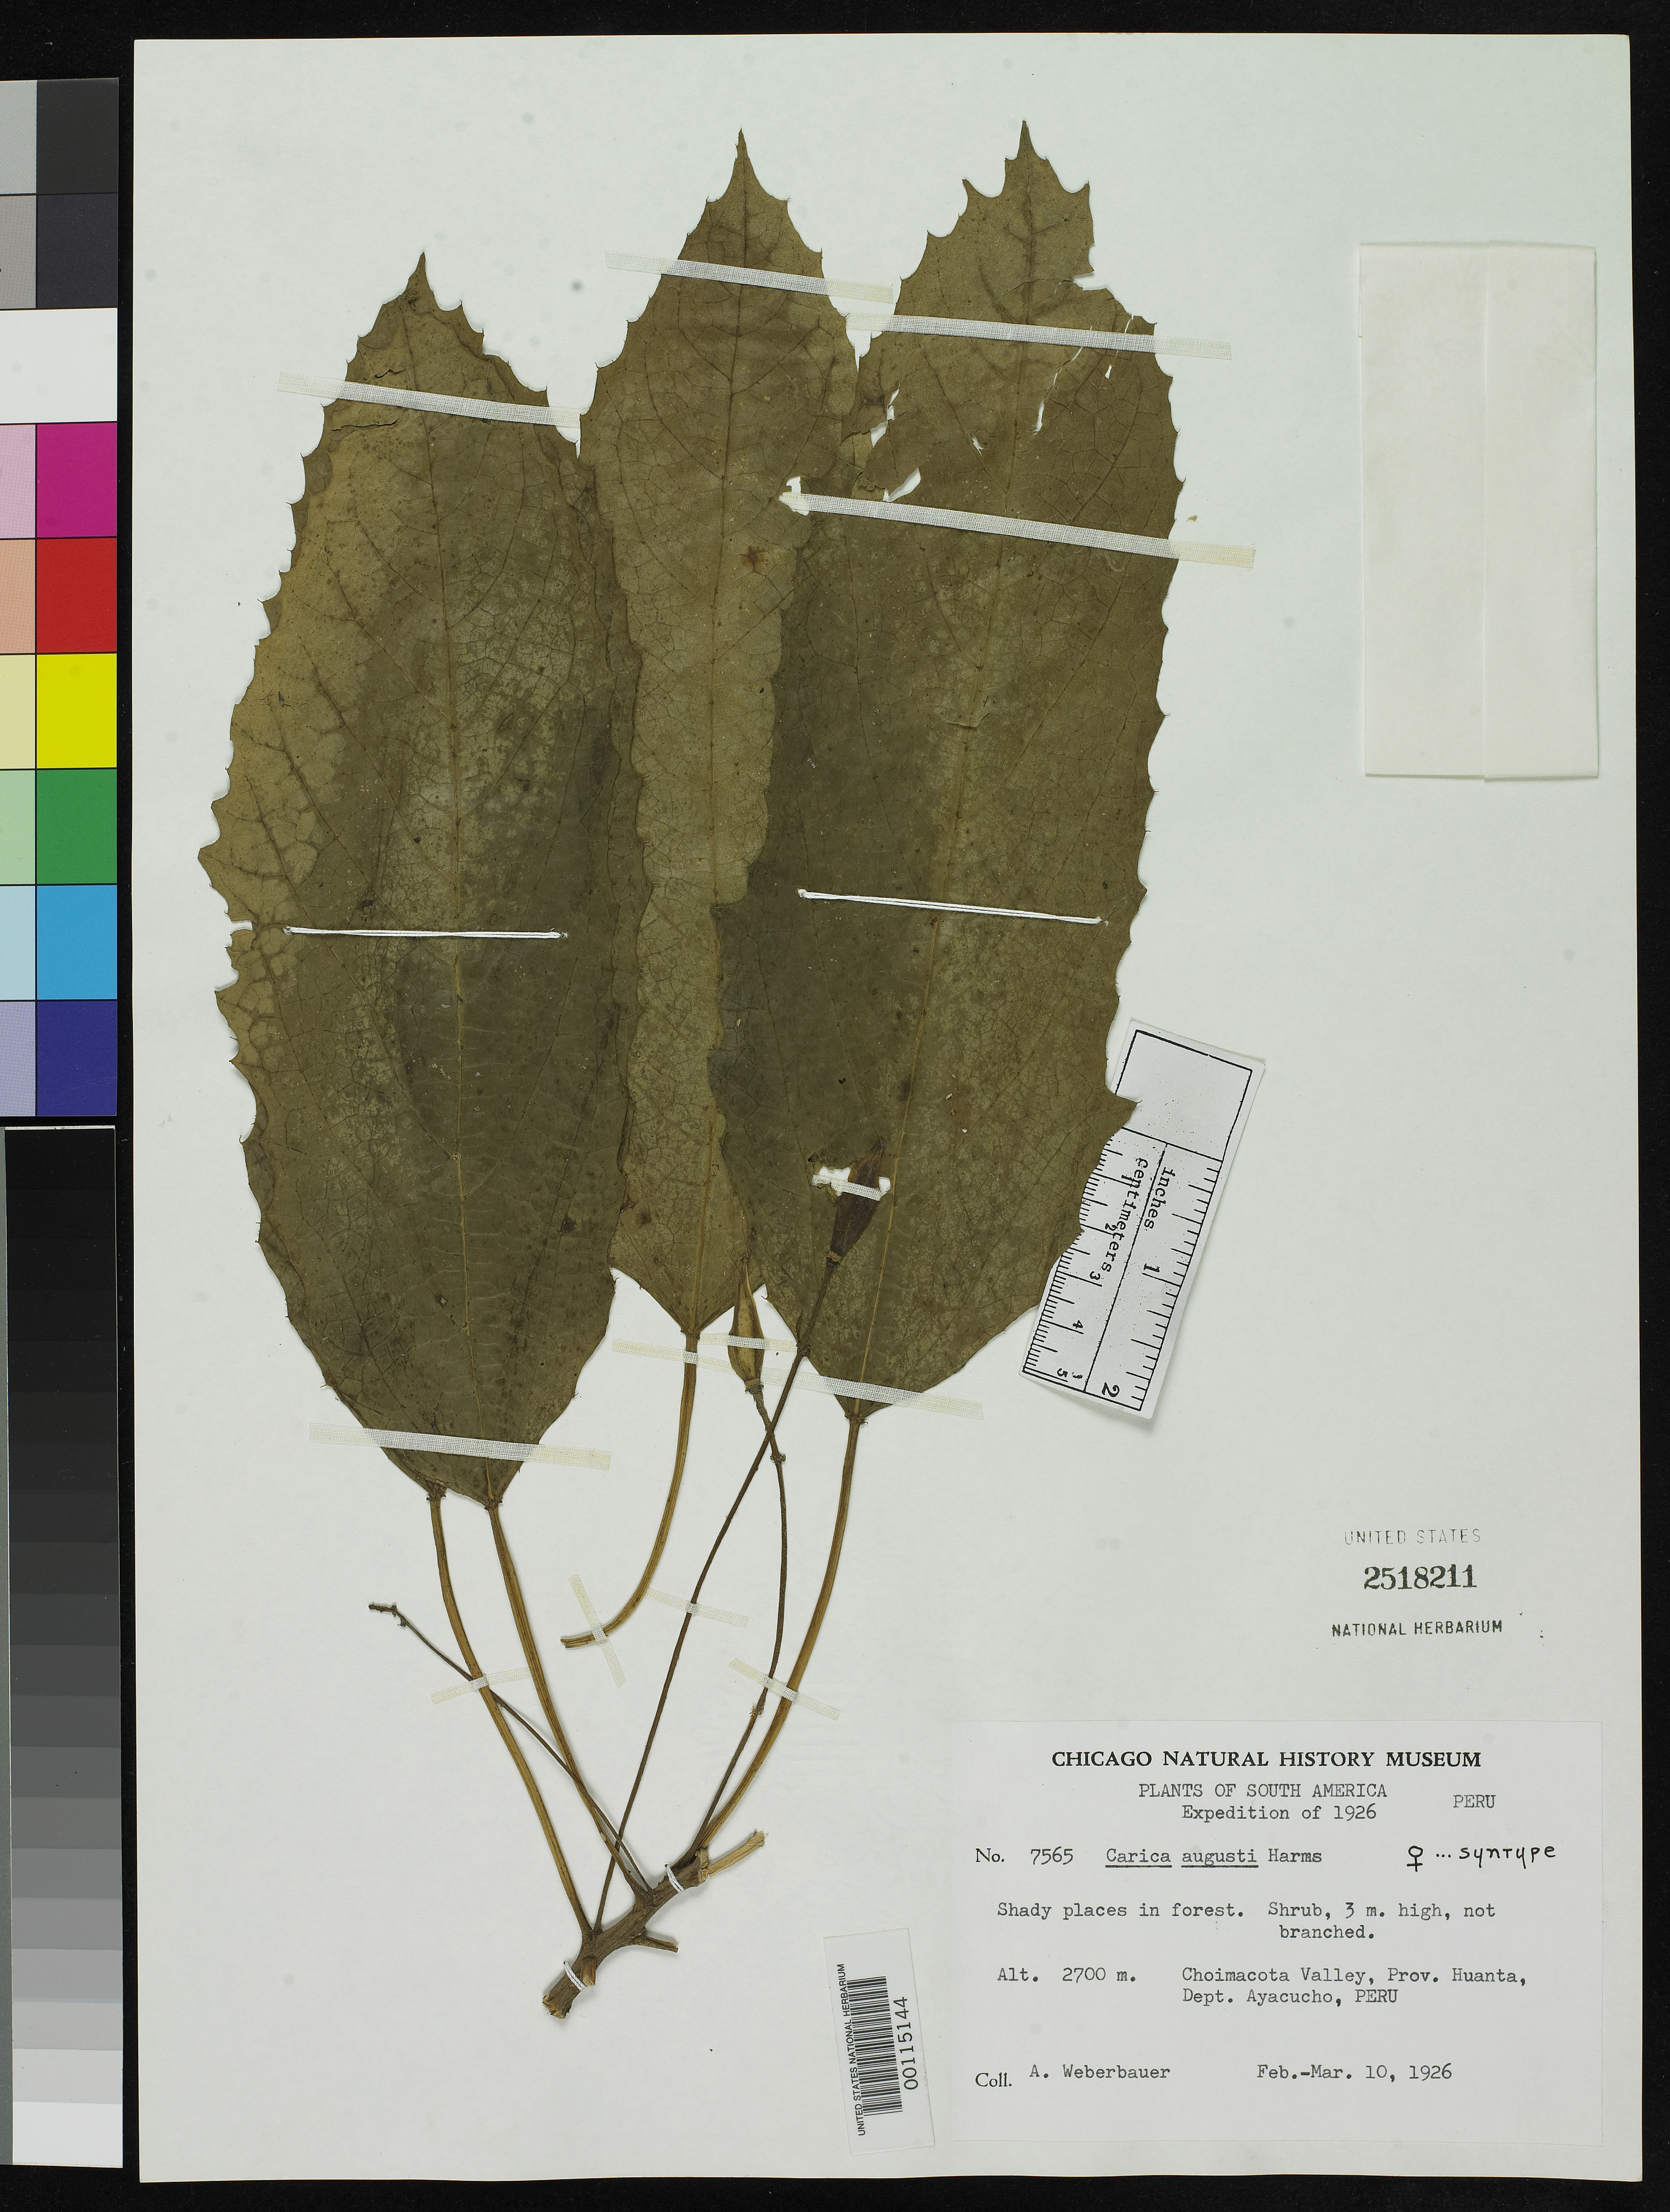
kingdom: Plantae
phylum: Tracheophyta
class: Magnoliopsida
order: Brassicales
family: Caricaceae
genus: Carica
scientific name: Carica augusti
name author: Harms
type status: Syntype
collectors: A. Weberbauer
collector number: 7565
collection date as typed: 10 Mar 1926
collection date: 1926-03-10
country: Peru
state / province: Ayacucho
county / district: Huanta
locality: Choimacota Valley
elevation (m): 2700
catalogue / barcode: US 2518211